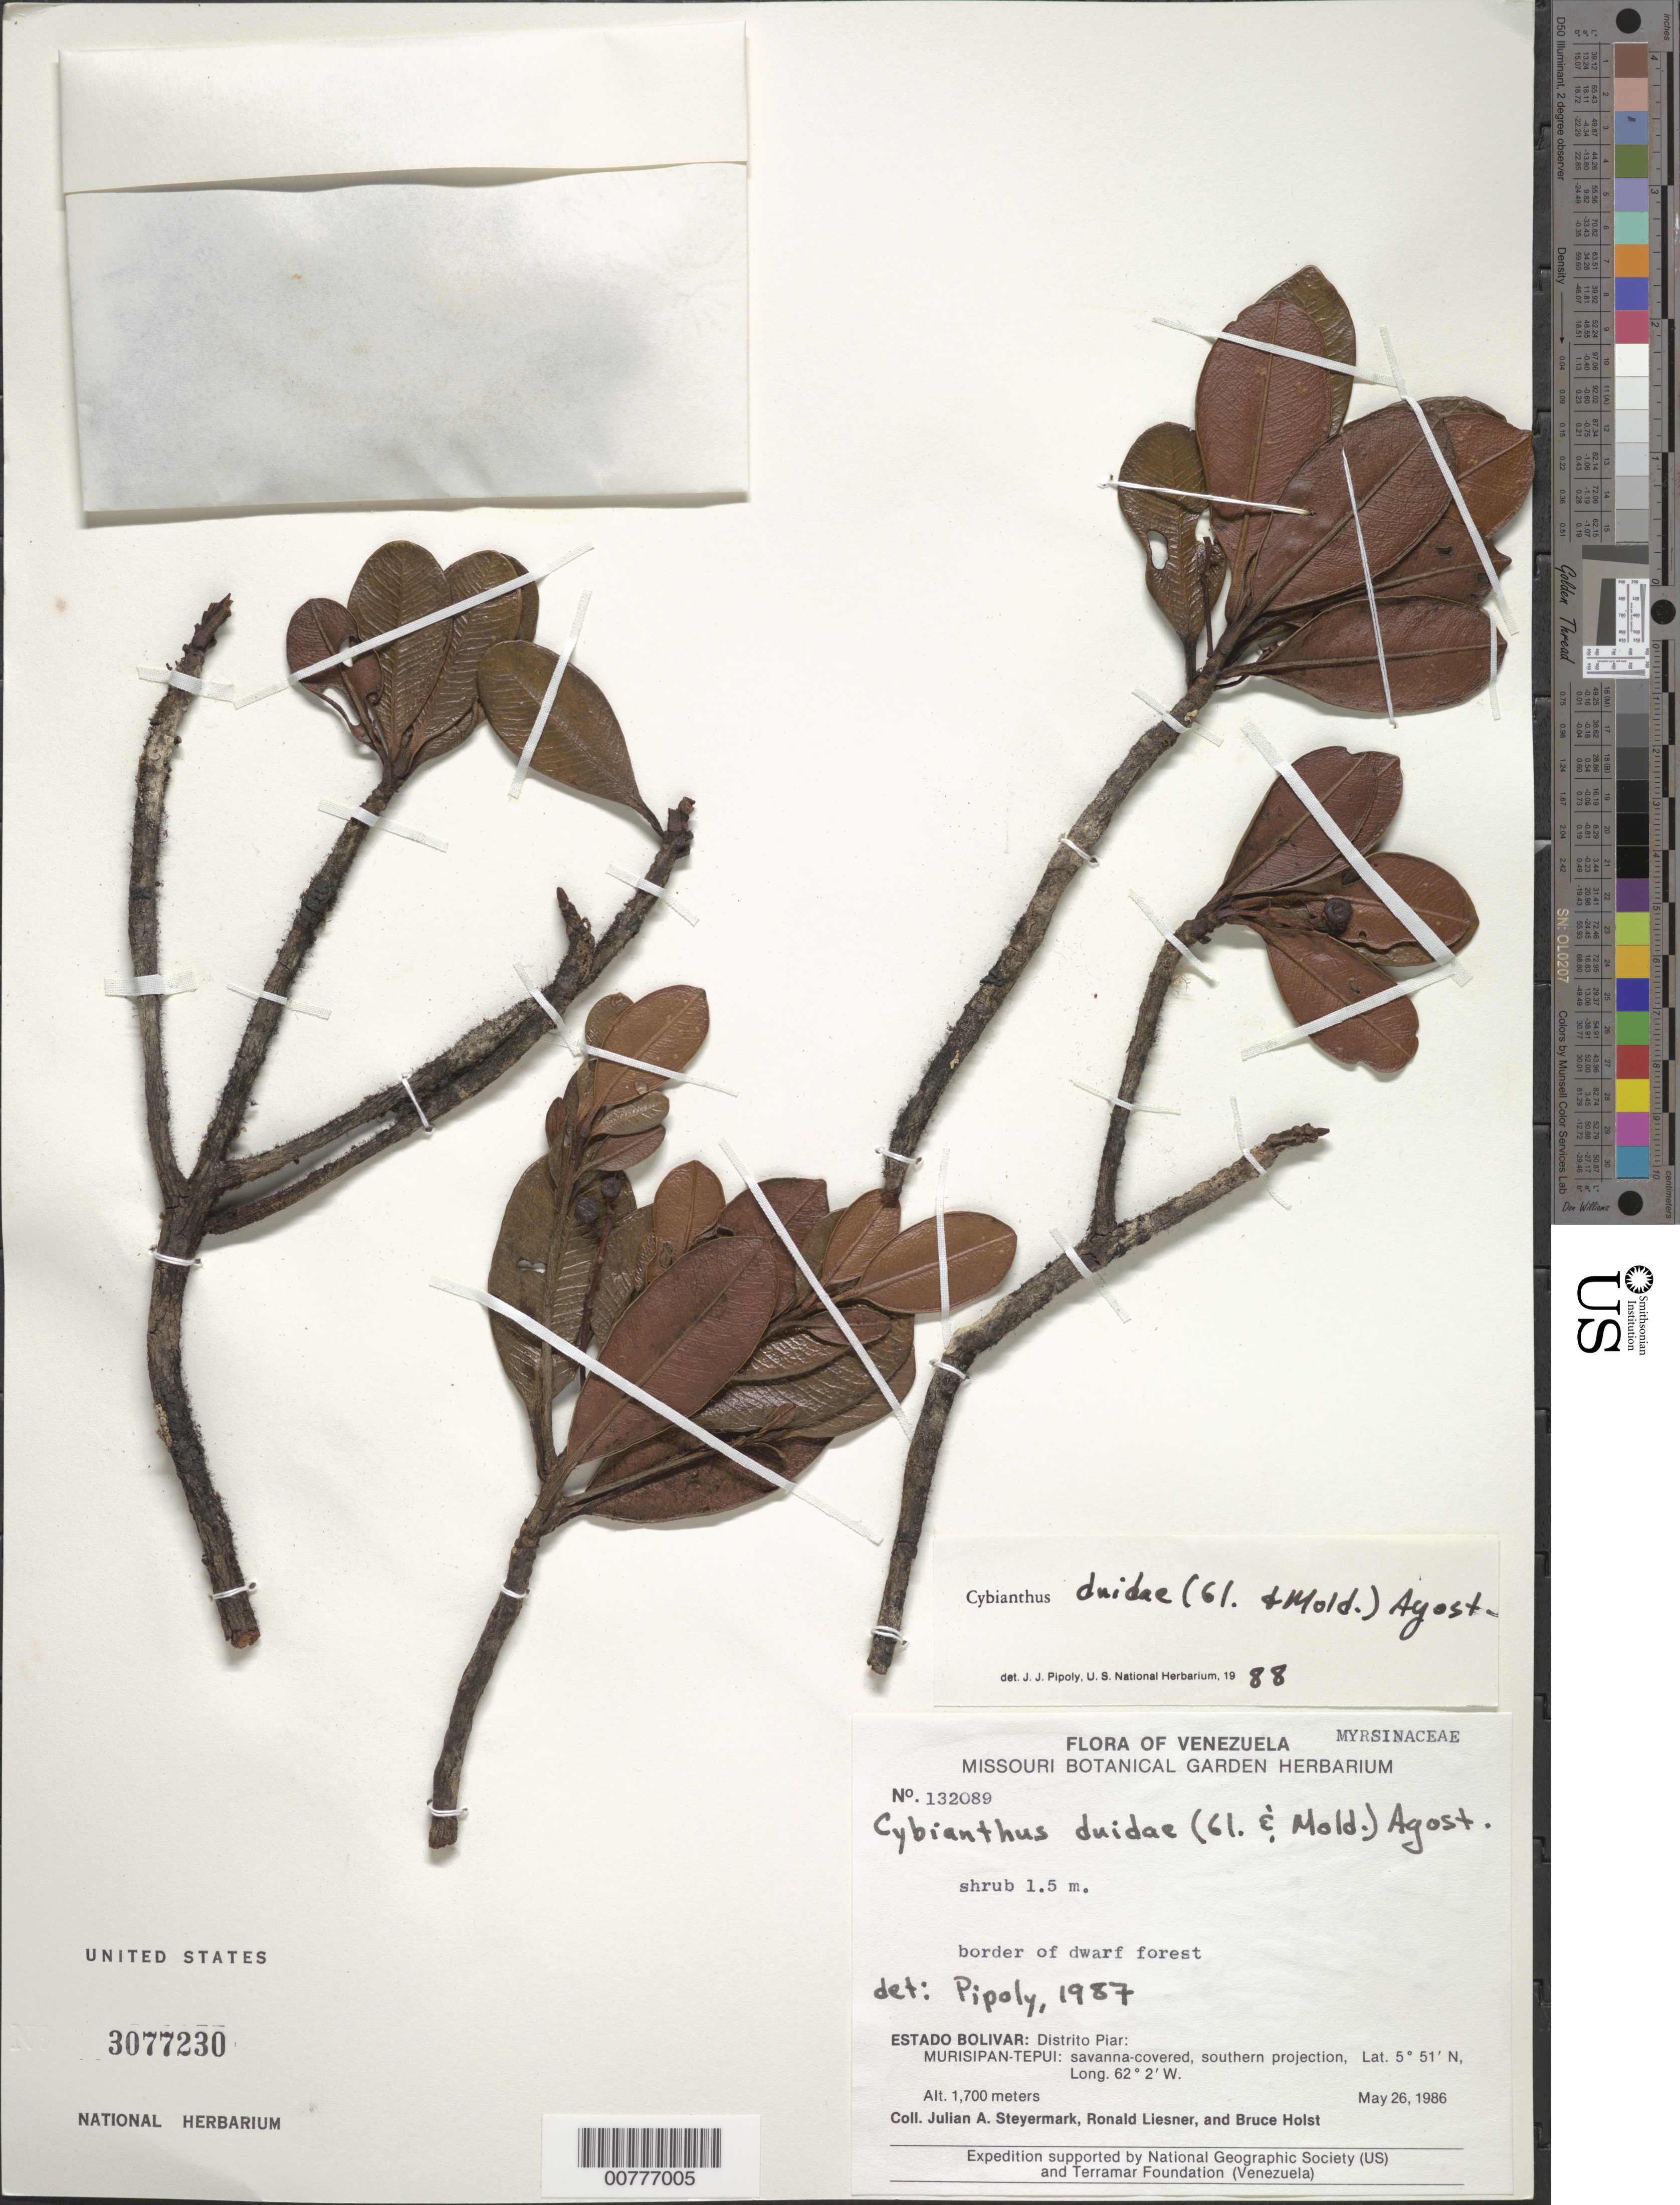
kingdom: Plantae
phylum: Tracheophyta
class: Magnoliopsida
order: Ericales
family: Primulaceae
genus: Cybianthus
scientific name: Cybianthus duidae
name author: (Gleason & Moldenke) G. Agostini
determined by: Pipoly, J. J., III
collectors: J. Steyermark, R. L. Liesner & B. Holst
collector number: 132089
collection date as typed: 26-May-86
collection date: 1986-05-26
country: Venezuela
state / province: Bolívar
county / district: Piar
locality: Murisipan-tepuí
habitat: Savanna-covered, southern projection; border of dwarf forest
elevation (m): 1700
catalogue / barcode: US 3077230